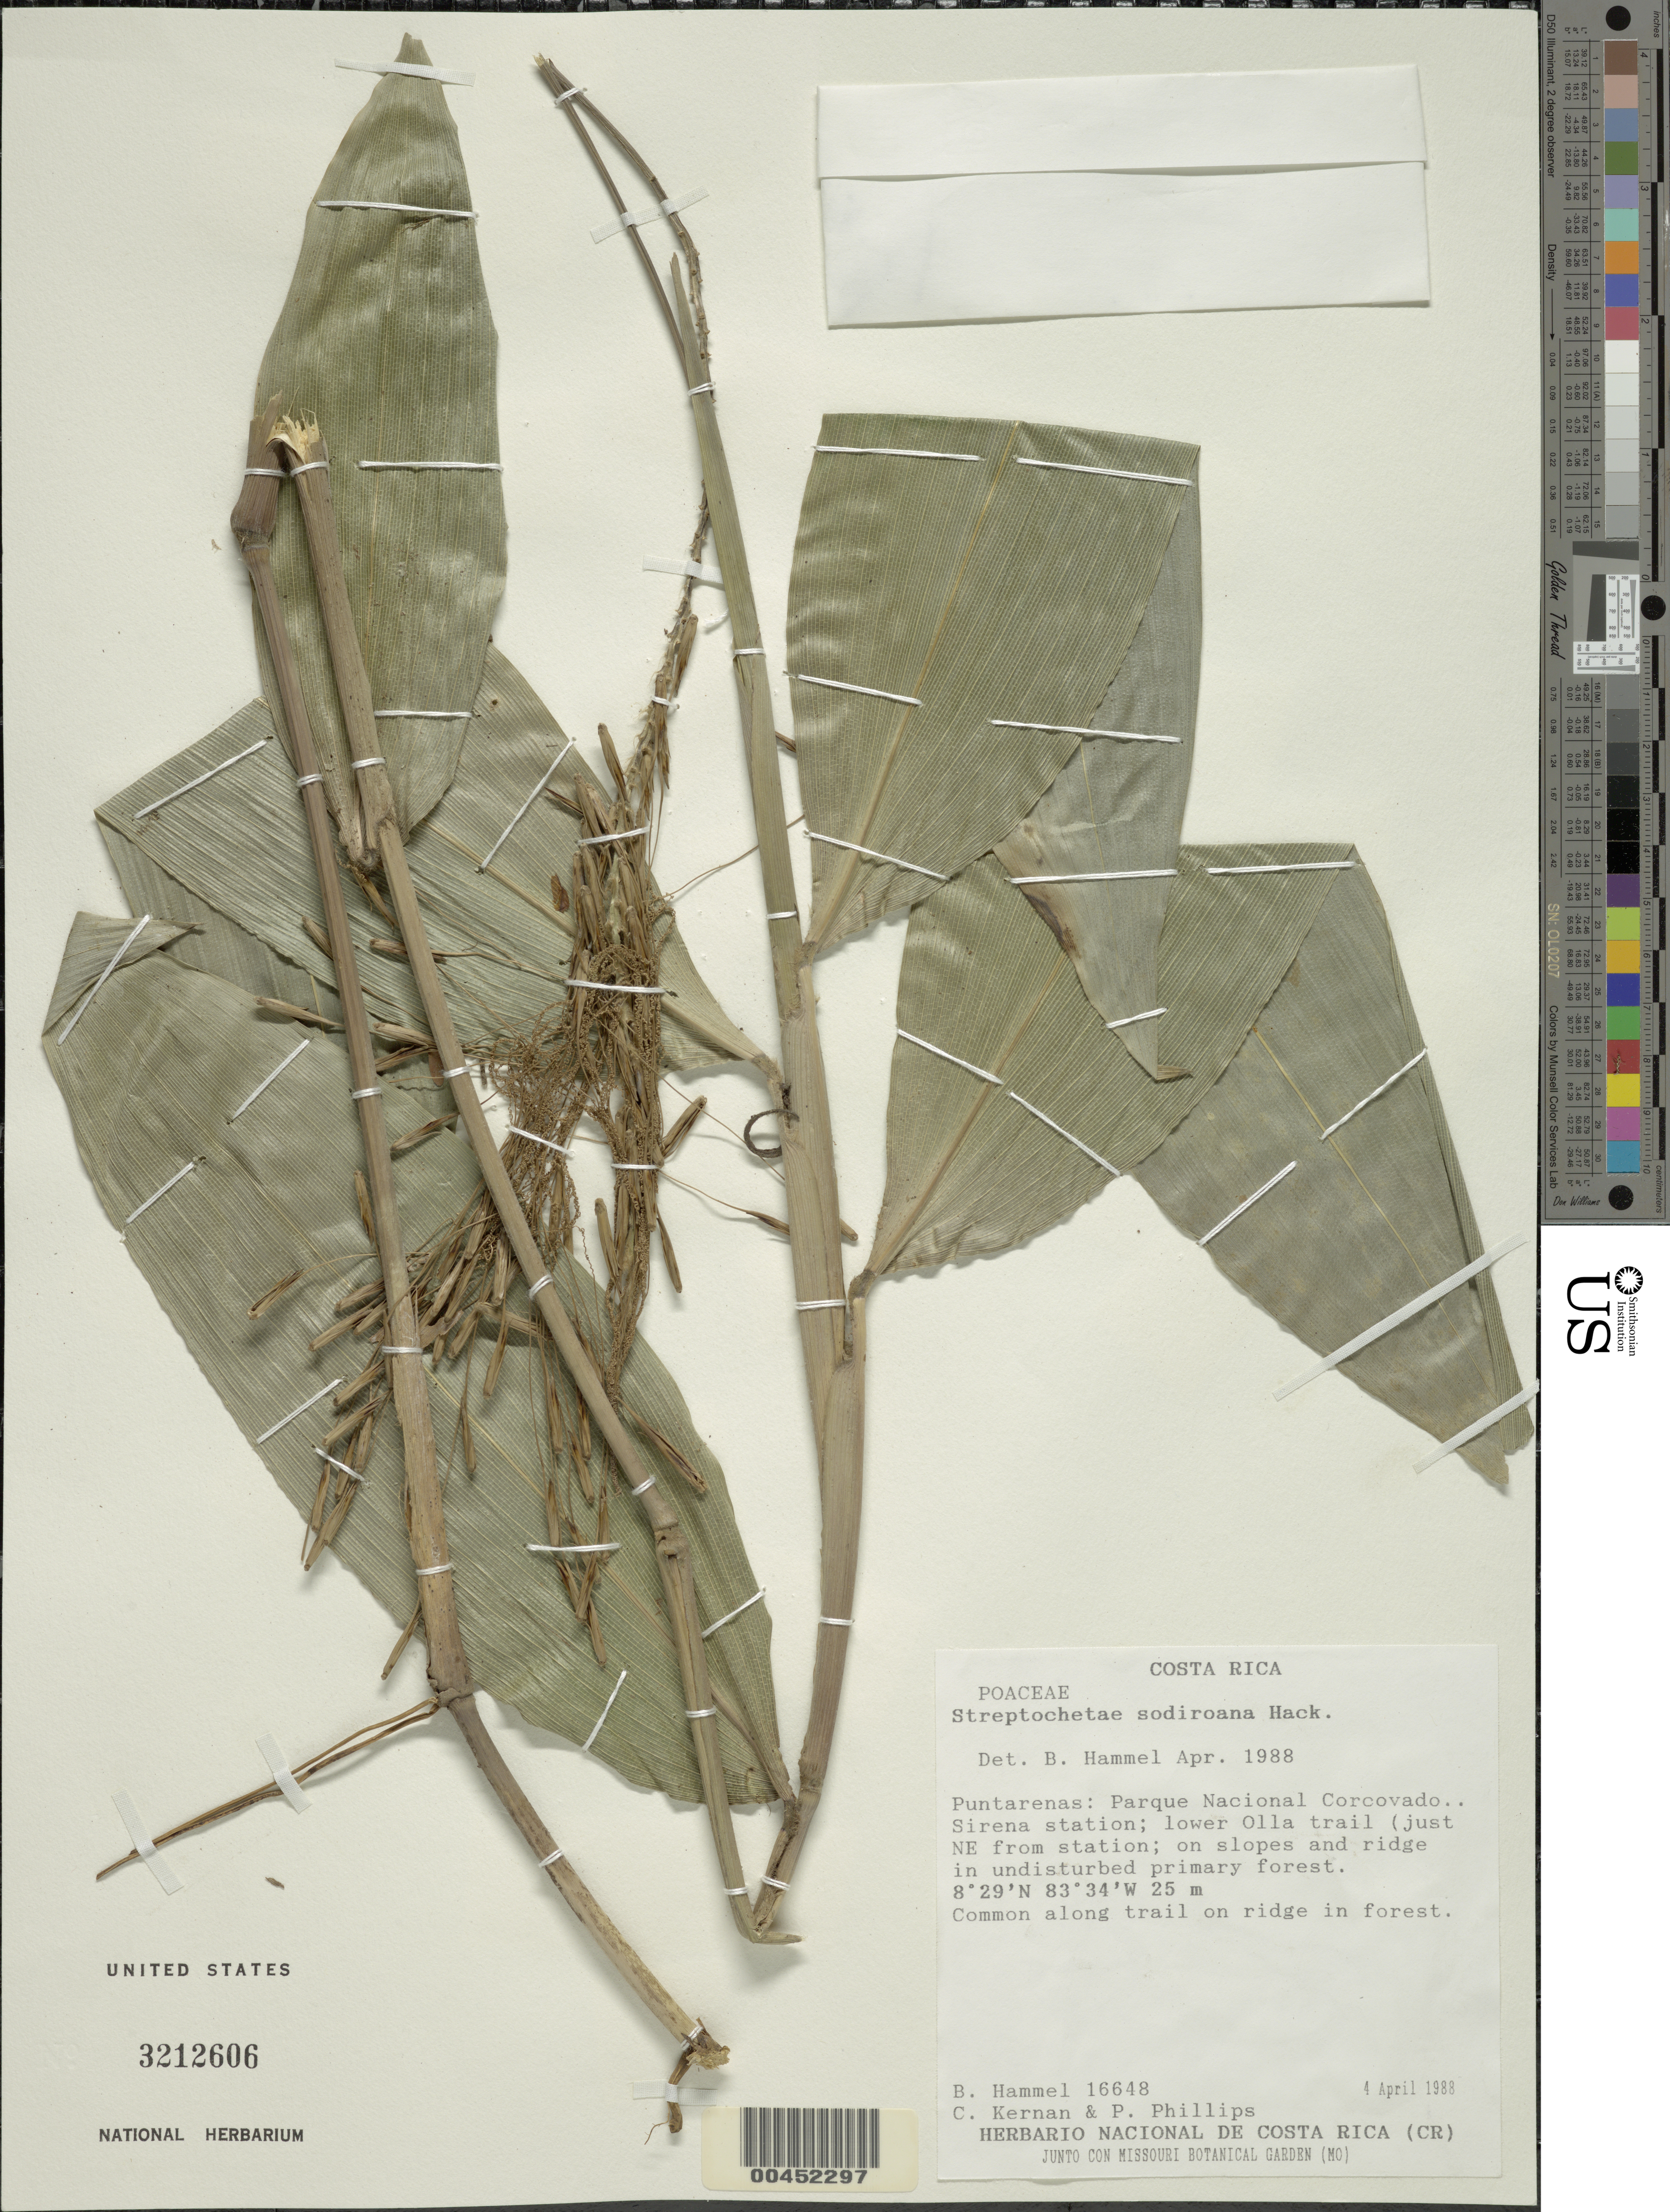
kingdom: Plantae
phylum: Tracheophyta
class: Liliopsida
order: Poales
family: Poaceae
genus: Streptochaeta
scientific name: Streptochaeta sodiroana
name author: Hack.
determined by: Hammel, Barry E., (MO), Missouri Botanical Garden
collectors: B. Hammel, C. Kernan & P. Phillips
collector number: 16648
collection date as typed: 04 Apr 1988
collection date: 1988-04-04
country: Costa Rica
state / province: Puntarenas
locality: Parque nacional corcovado, sirena station, lower olla trail (just ne from station)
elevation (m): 25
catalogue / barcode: US 3212606